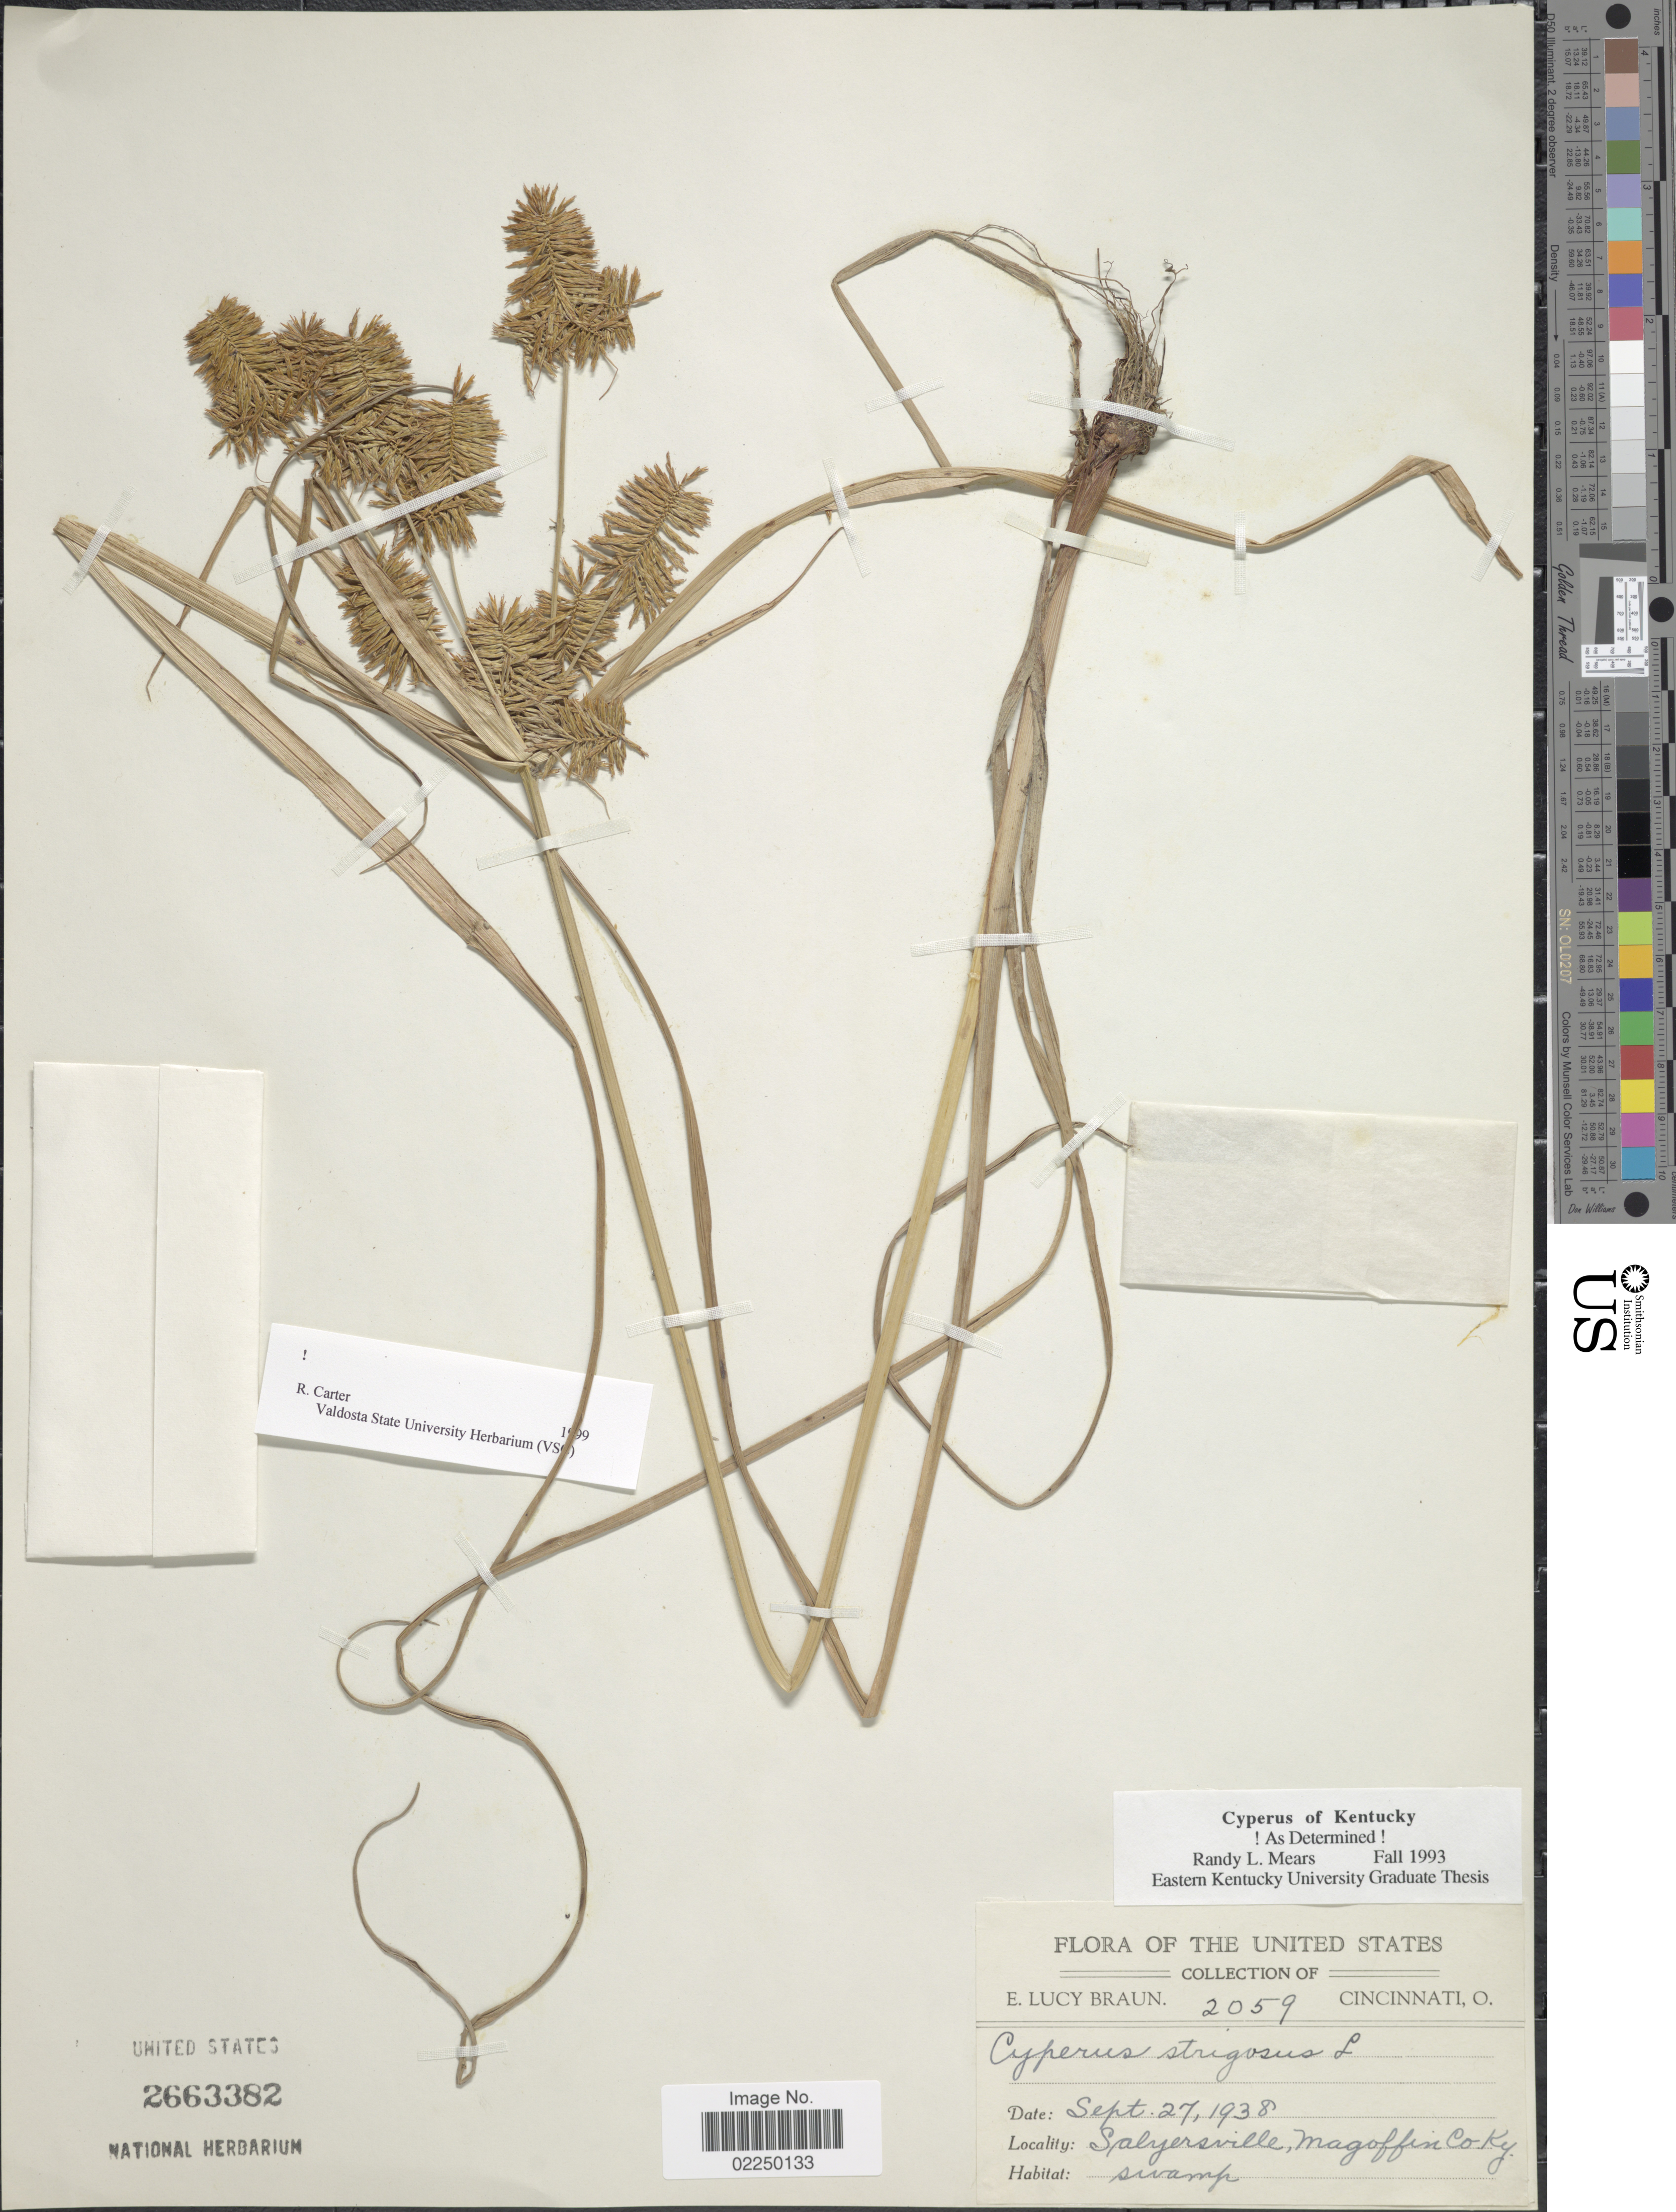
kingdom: Plantae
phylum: Tracheophyta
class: Liliopsida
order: Poales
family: Cyperaceae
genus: Cyperus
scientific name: Cyperus strigosus L.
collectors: E. L. Braun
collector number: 2059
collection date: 1938-09-27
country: United States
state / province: Kentucky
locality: Salyersville, Magoffin Co.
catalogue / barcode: US 2663382